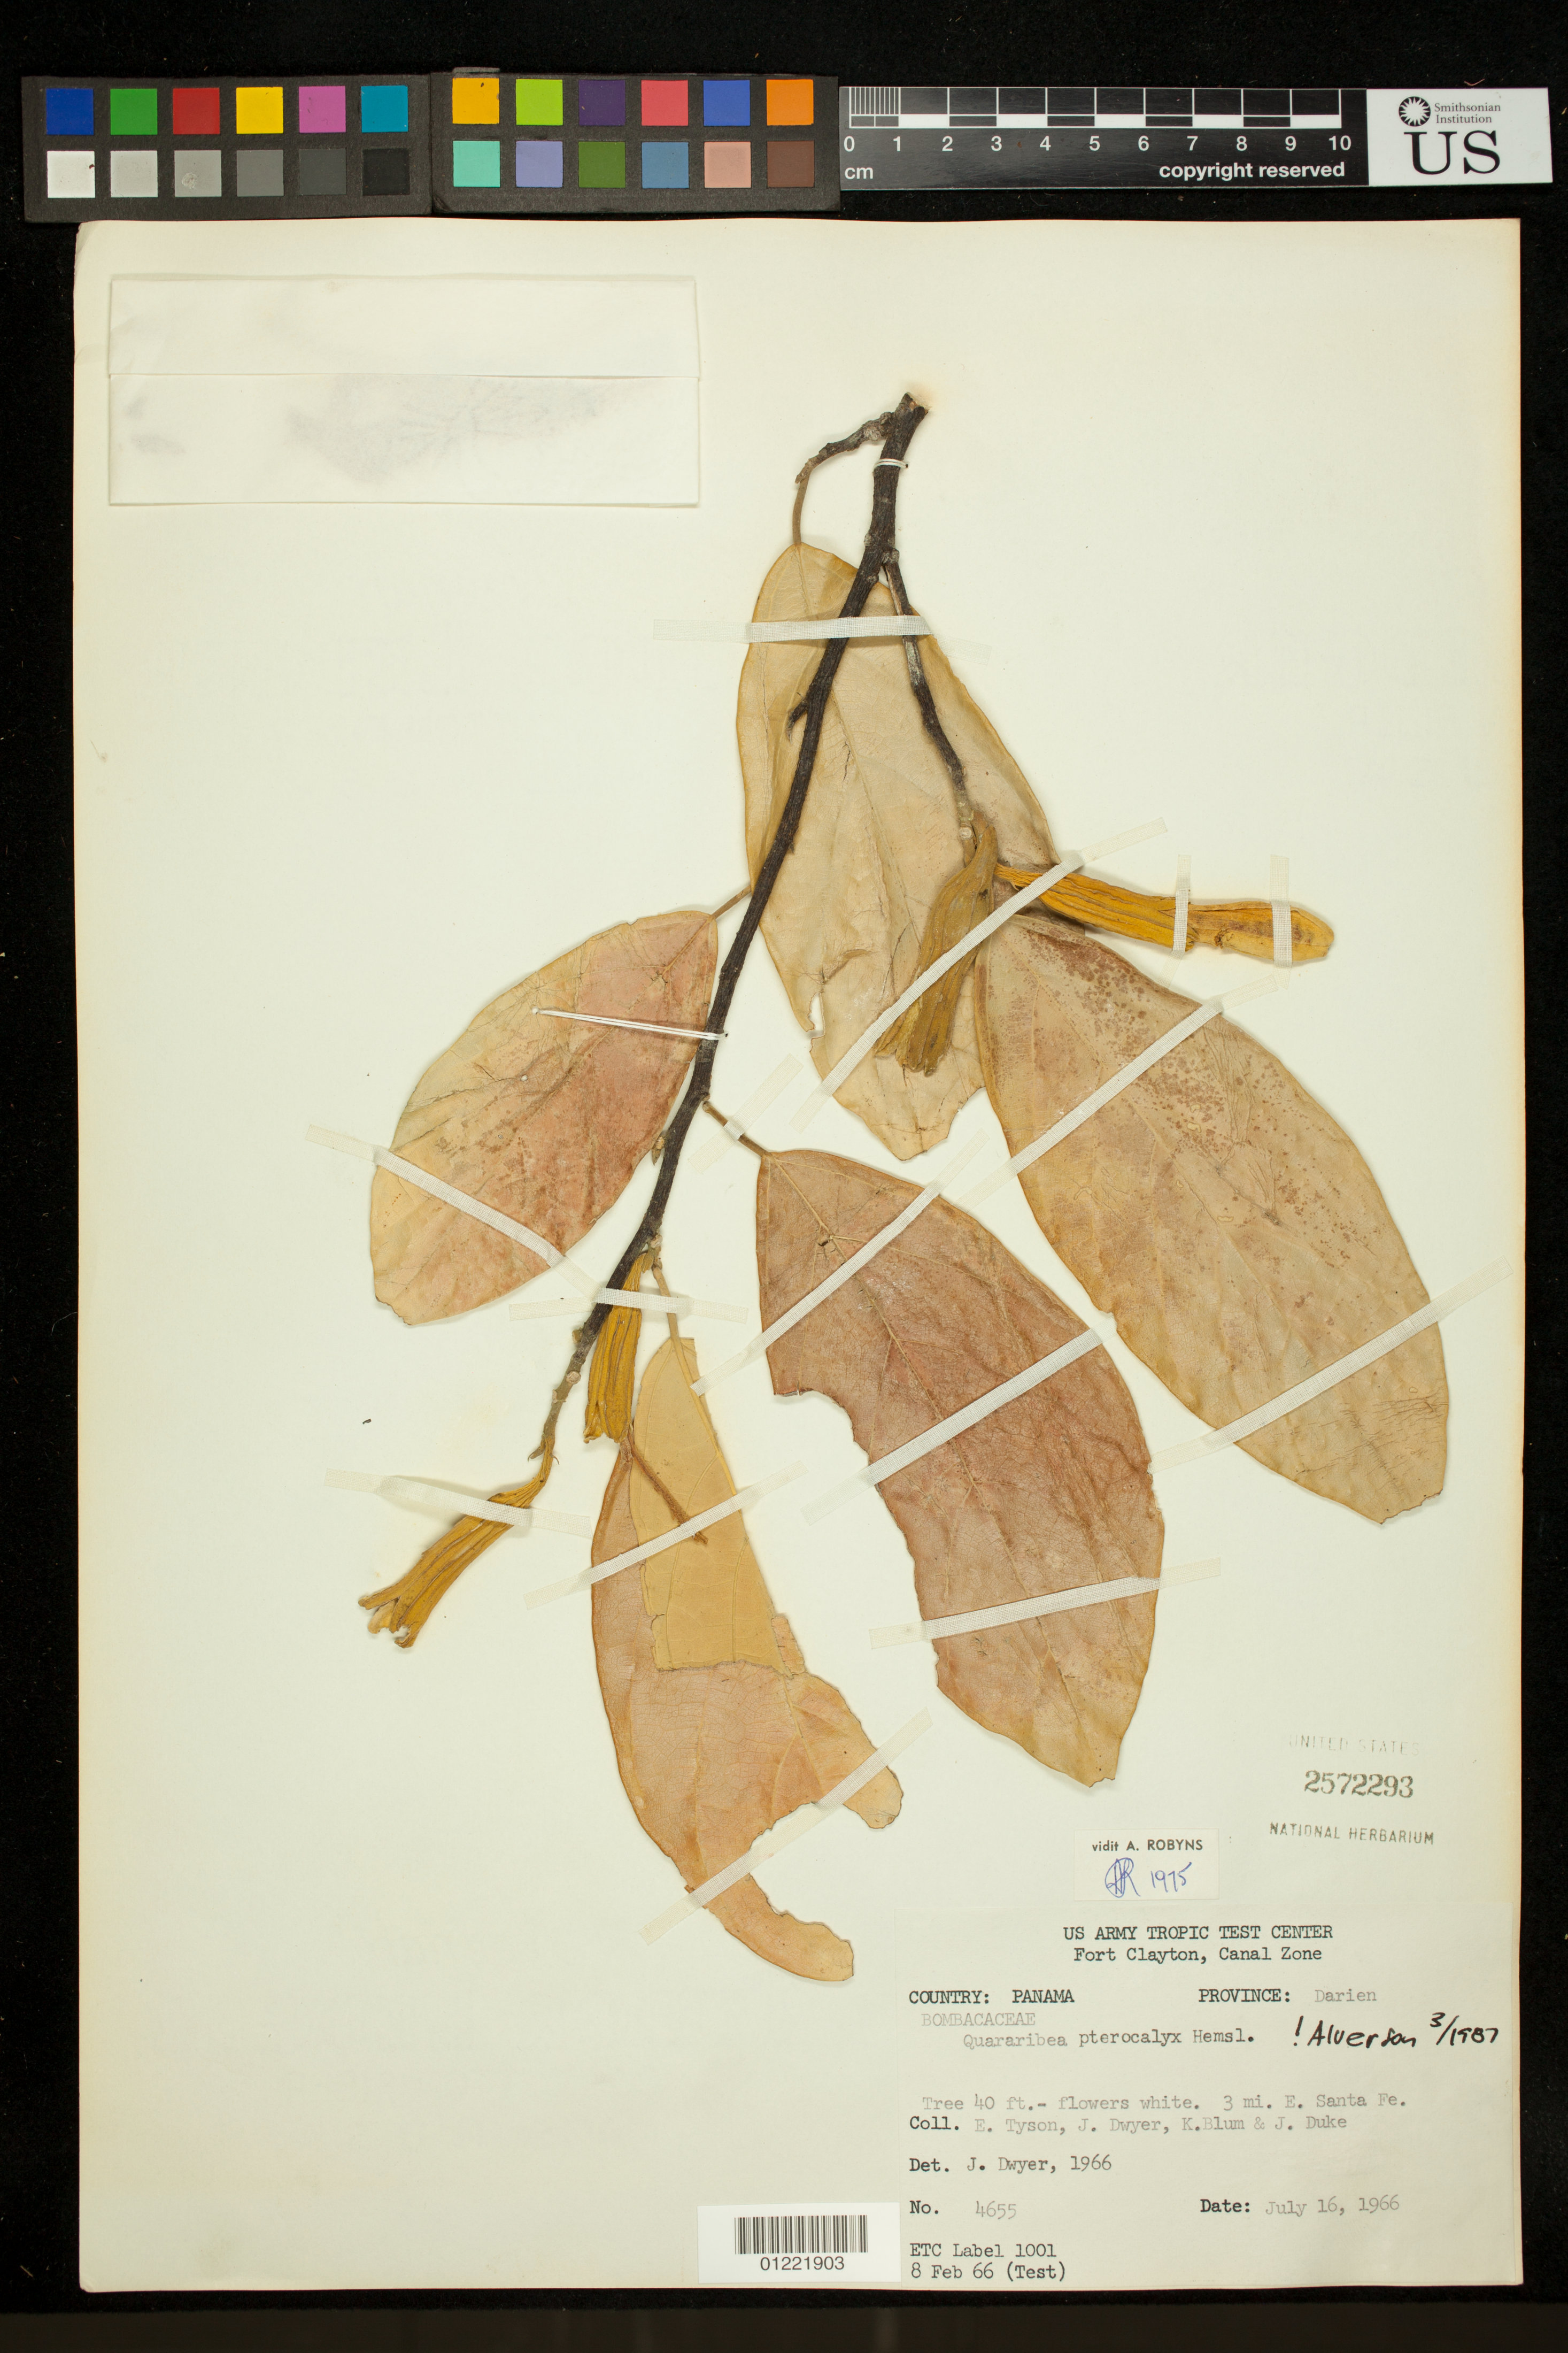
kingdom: Plantae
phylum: Tracheophyta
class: Magnoliopsida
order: Malvales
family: Malvaceae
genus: Quararibea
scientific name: Quararibea pterocalyx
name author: Hemsl.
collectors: E. Tyson, J. Dwyer, K. Blum & J. Duke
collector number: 4655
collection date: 1966-07-16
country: Panama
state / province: Darién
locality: Fort Clayton, Canal Zone: 3 mi E. Santa Fe.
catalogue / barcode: US 2572293